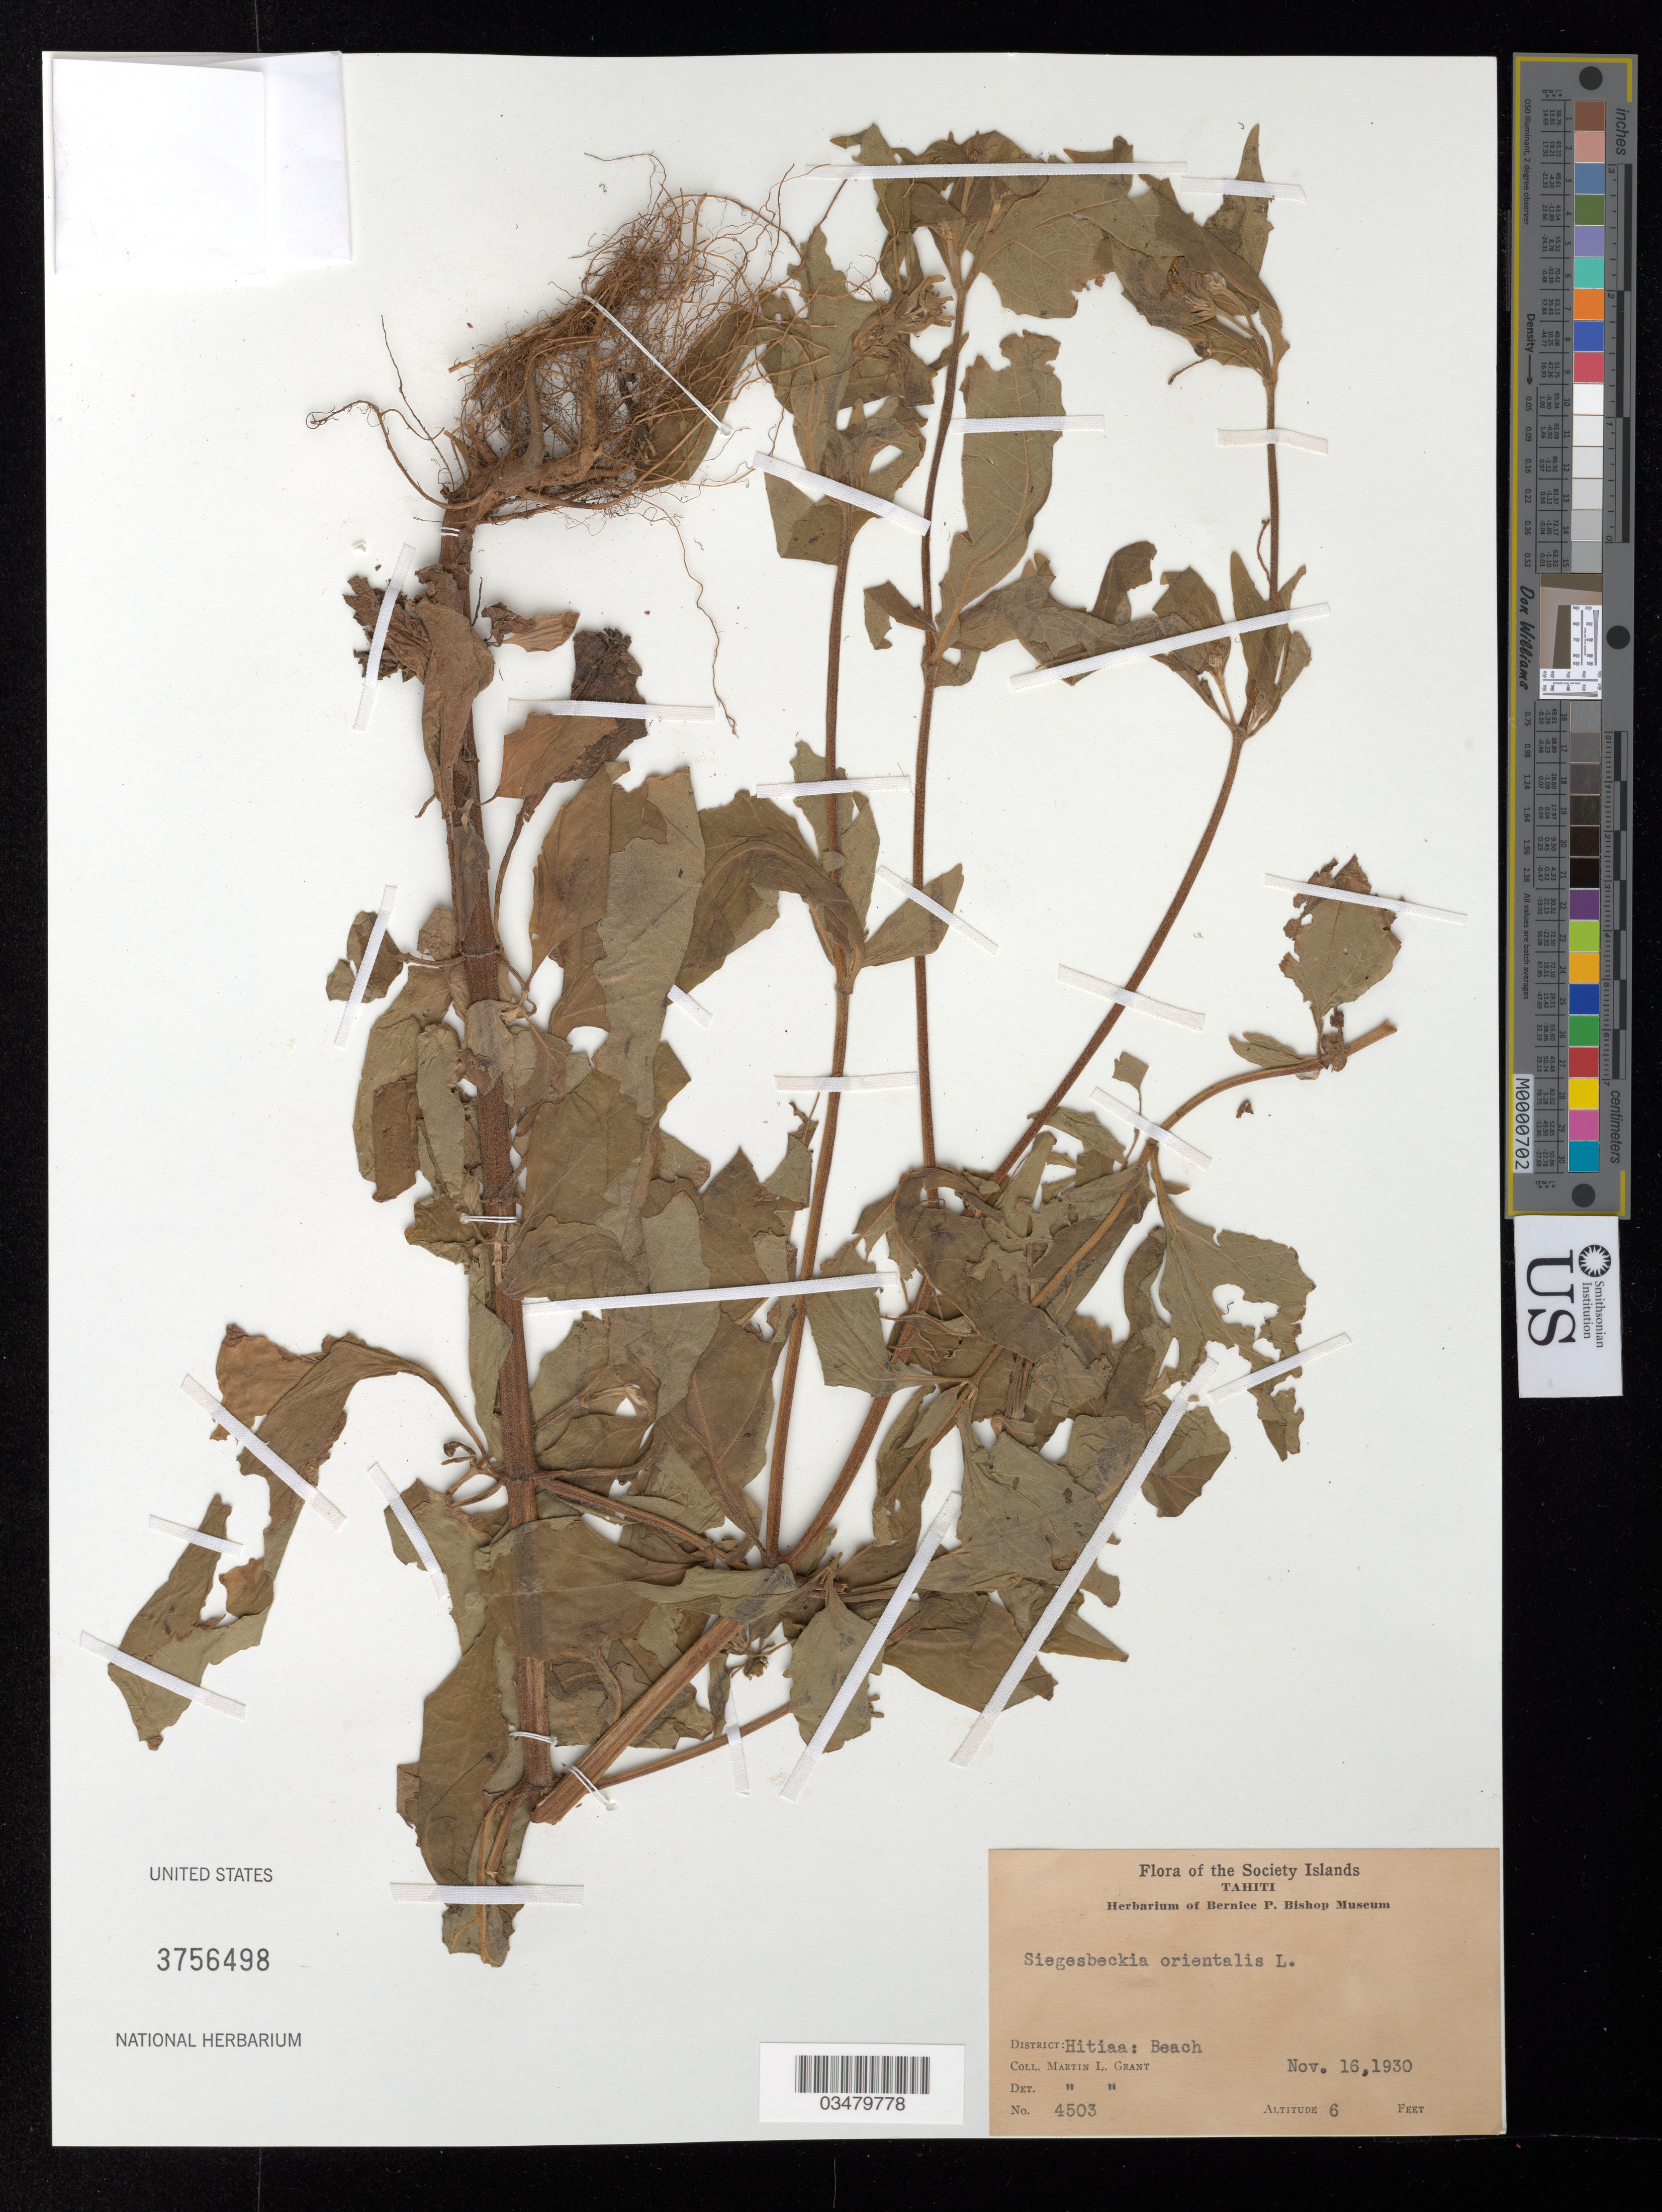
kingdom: Plantae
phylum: Tracheophyta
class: Magnoliopsida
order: Asterales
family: Asteraceae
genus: Sigesbeckia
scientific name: Sigesbeckia orientalis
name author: L.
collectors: M. L. Grant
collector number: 4503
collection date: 1930-11-16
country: French Polynesia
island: Tahiti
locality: Society Islands. Tahiti. District: Hitiaa: Beach.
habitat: Beach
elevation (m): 2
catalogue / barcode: US 3756498